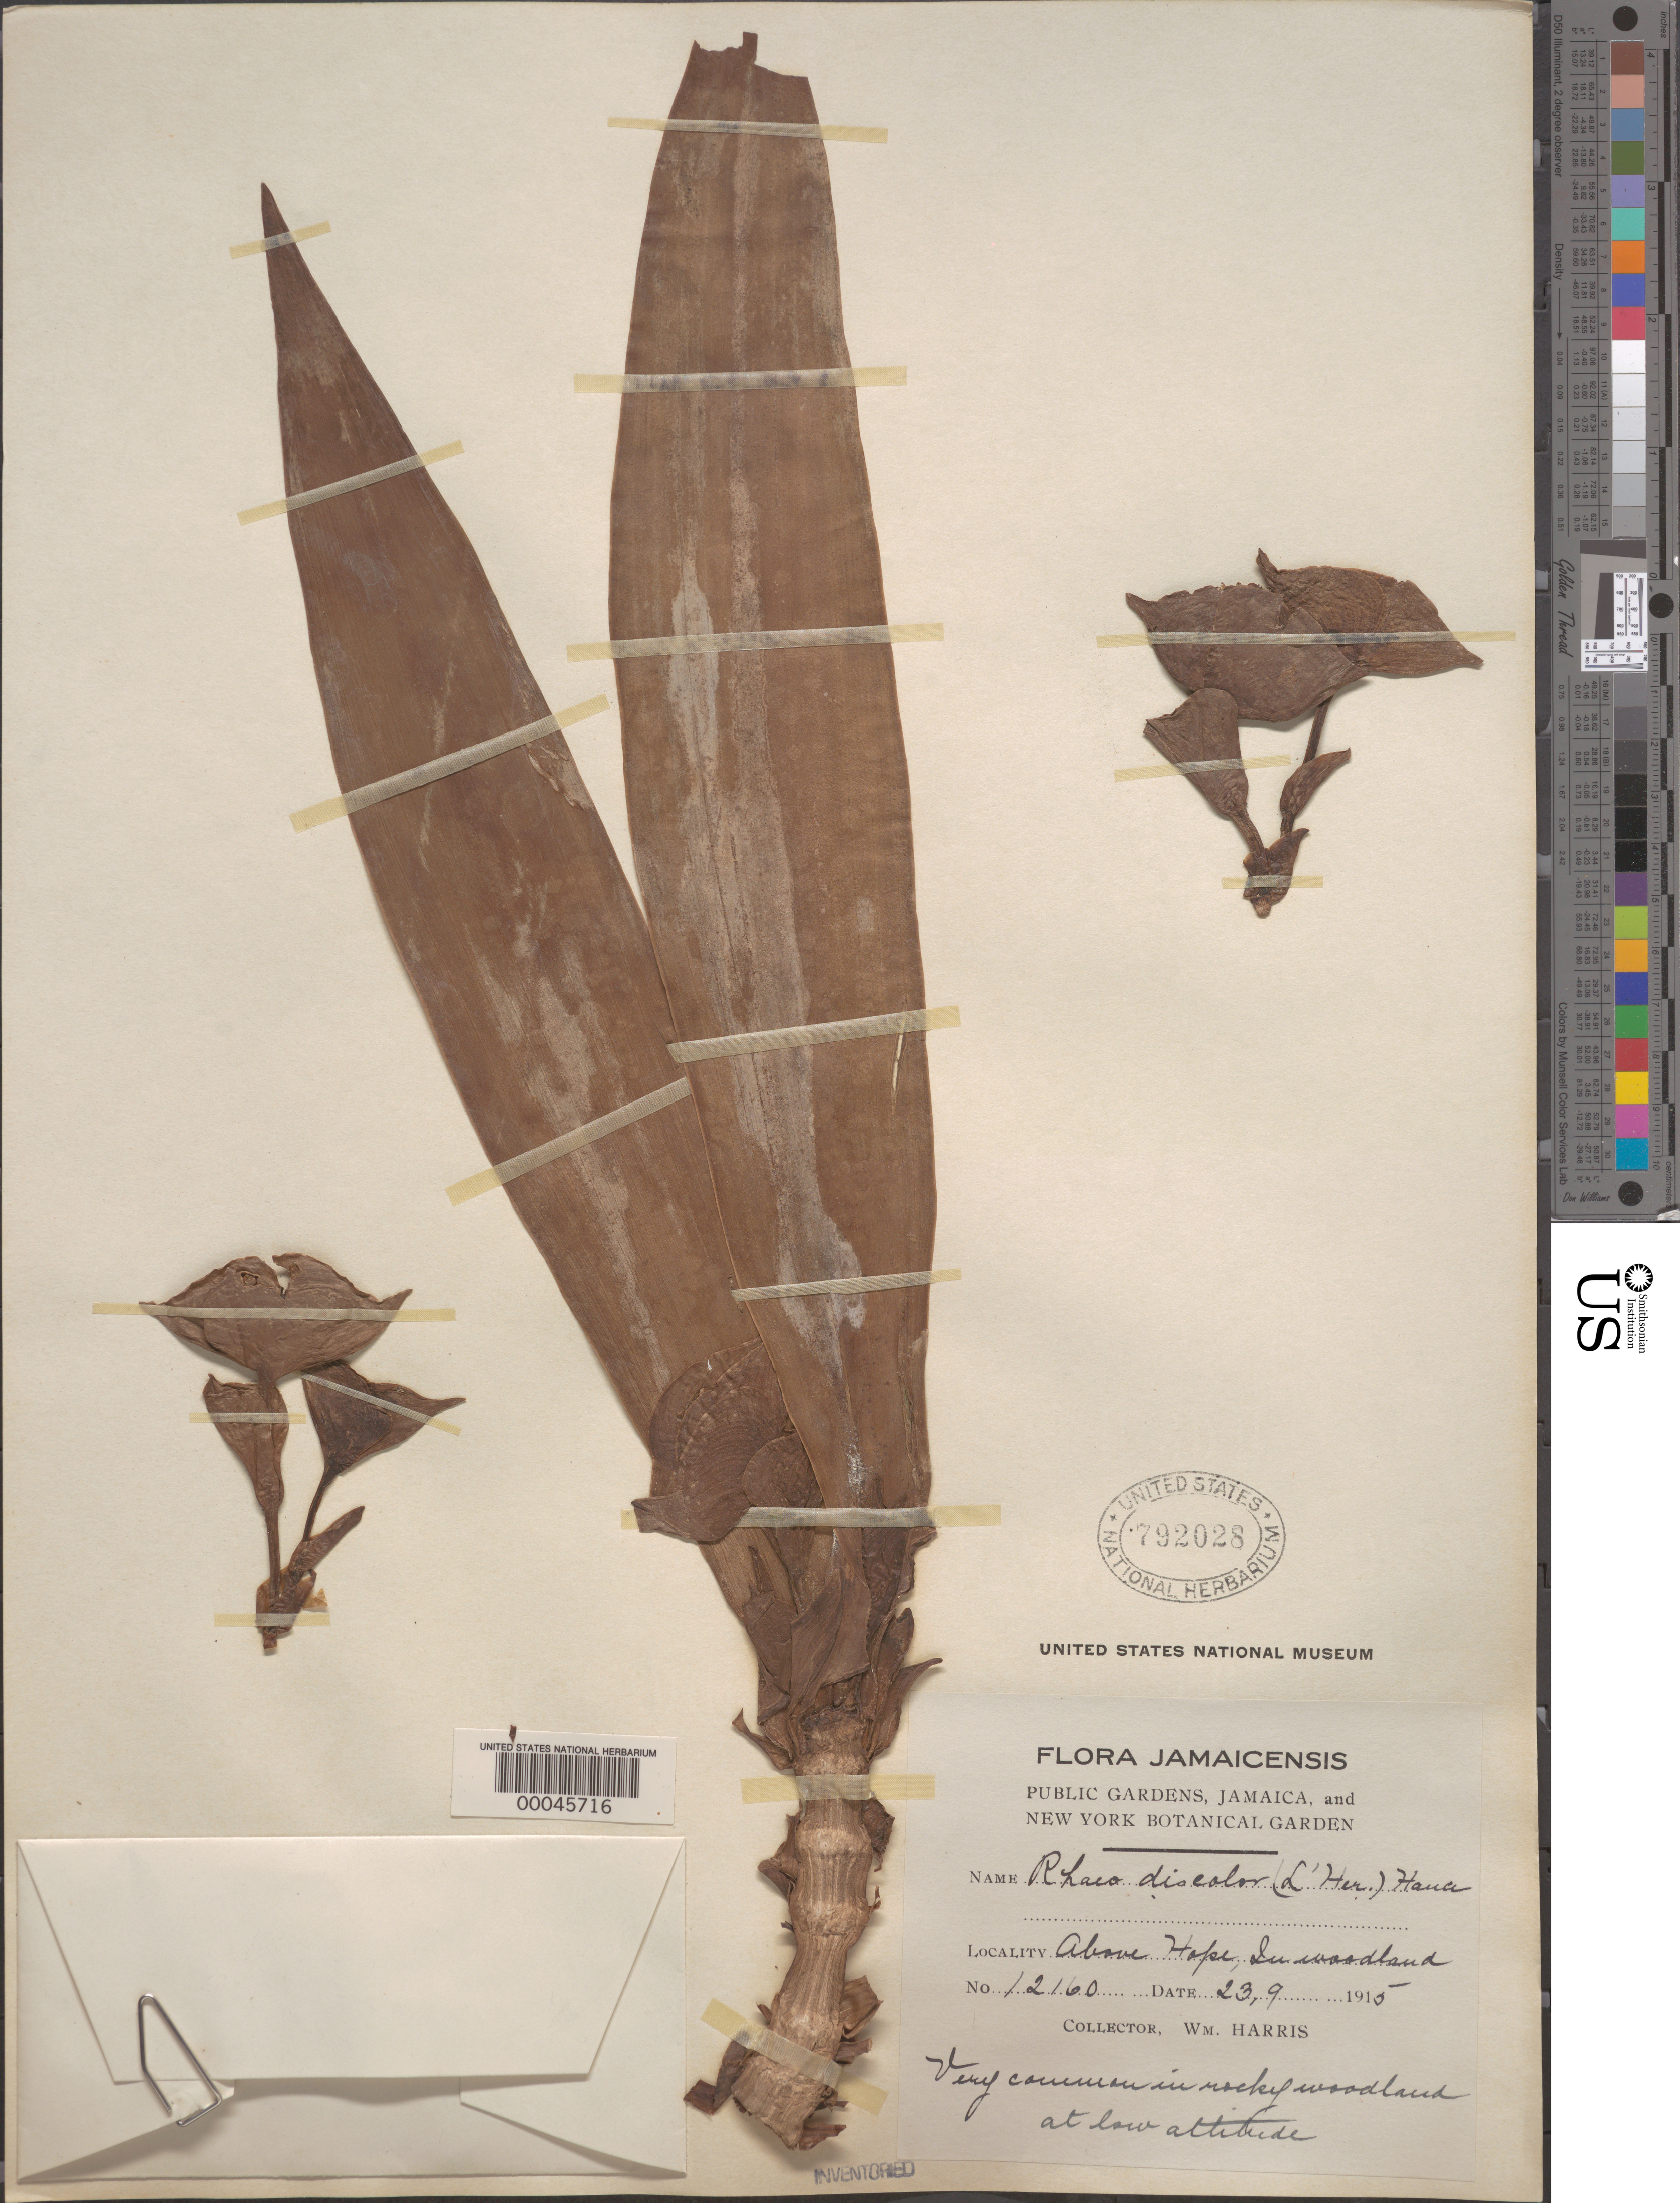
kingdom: Plantae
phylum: Tracheophyta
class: Liliopsida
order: Commelinales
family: Commelinaceae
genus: Tradescantia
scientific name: Tradescantia spathacea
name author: Sw.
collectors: W. H. Harris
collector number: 12160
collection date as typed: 23 Sep 1915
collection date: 1915-09-23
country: Jamaica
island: Greater Antilles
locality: Above hope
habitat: Rocky woodland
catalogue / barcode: US 792028